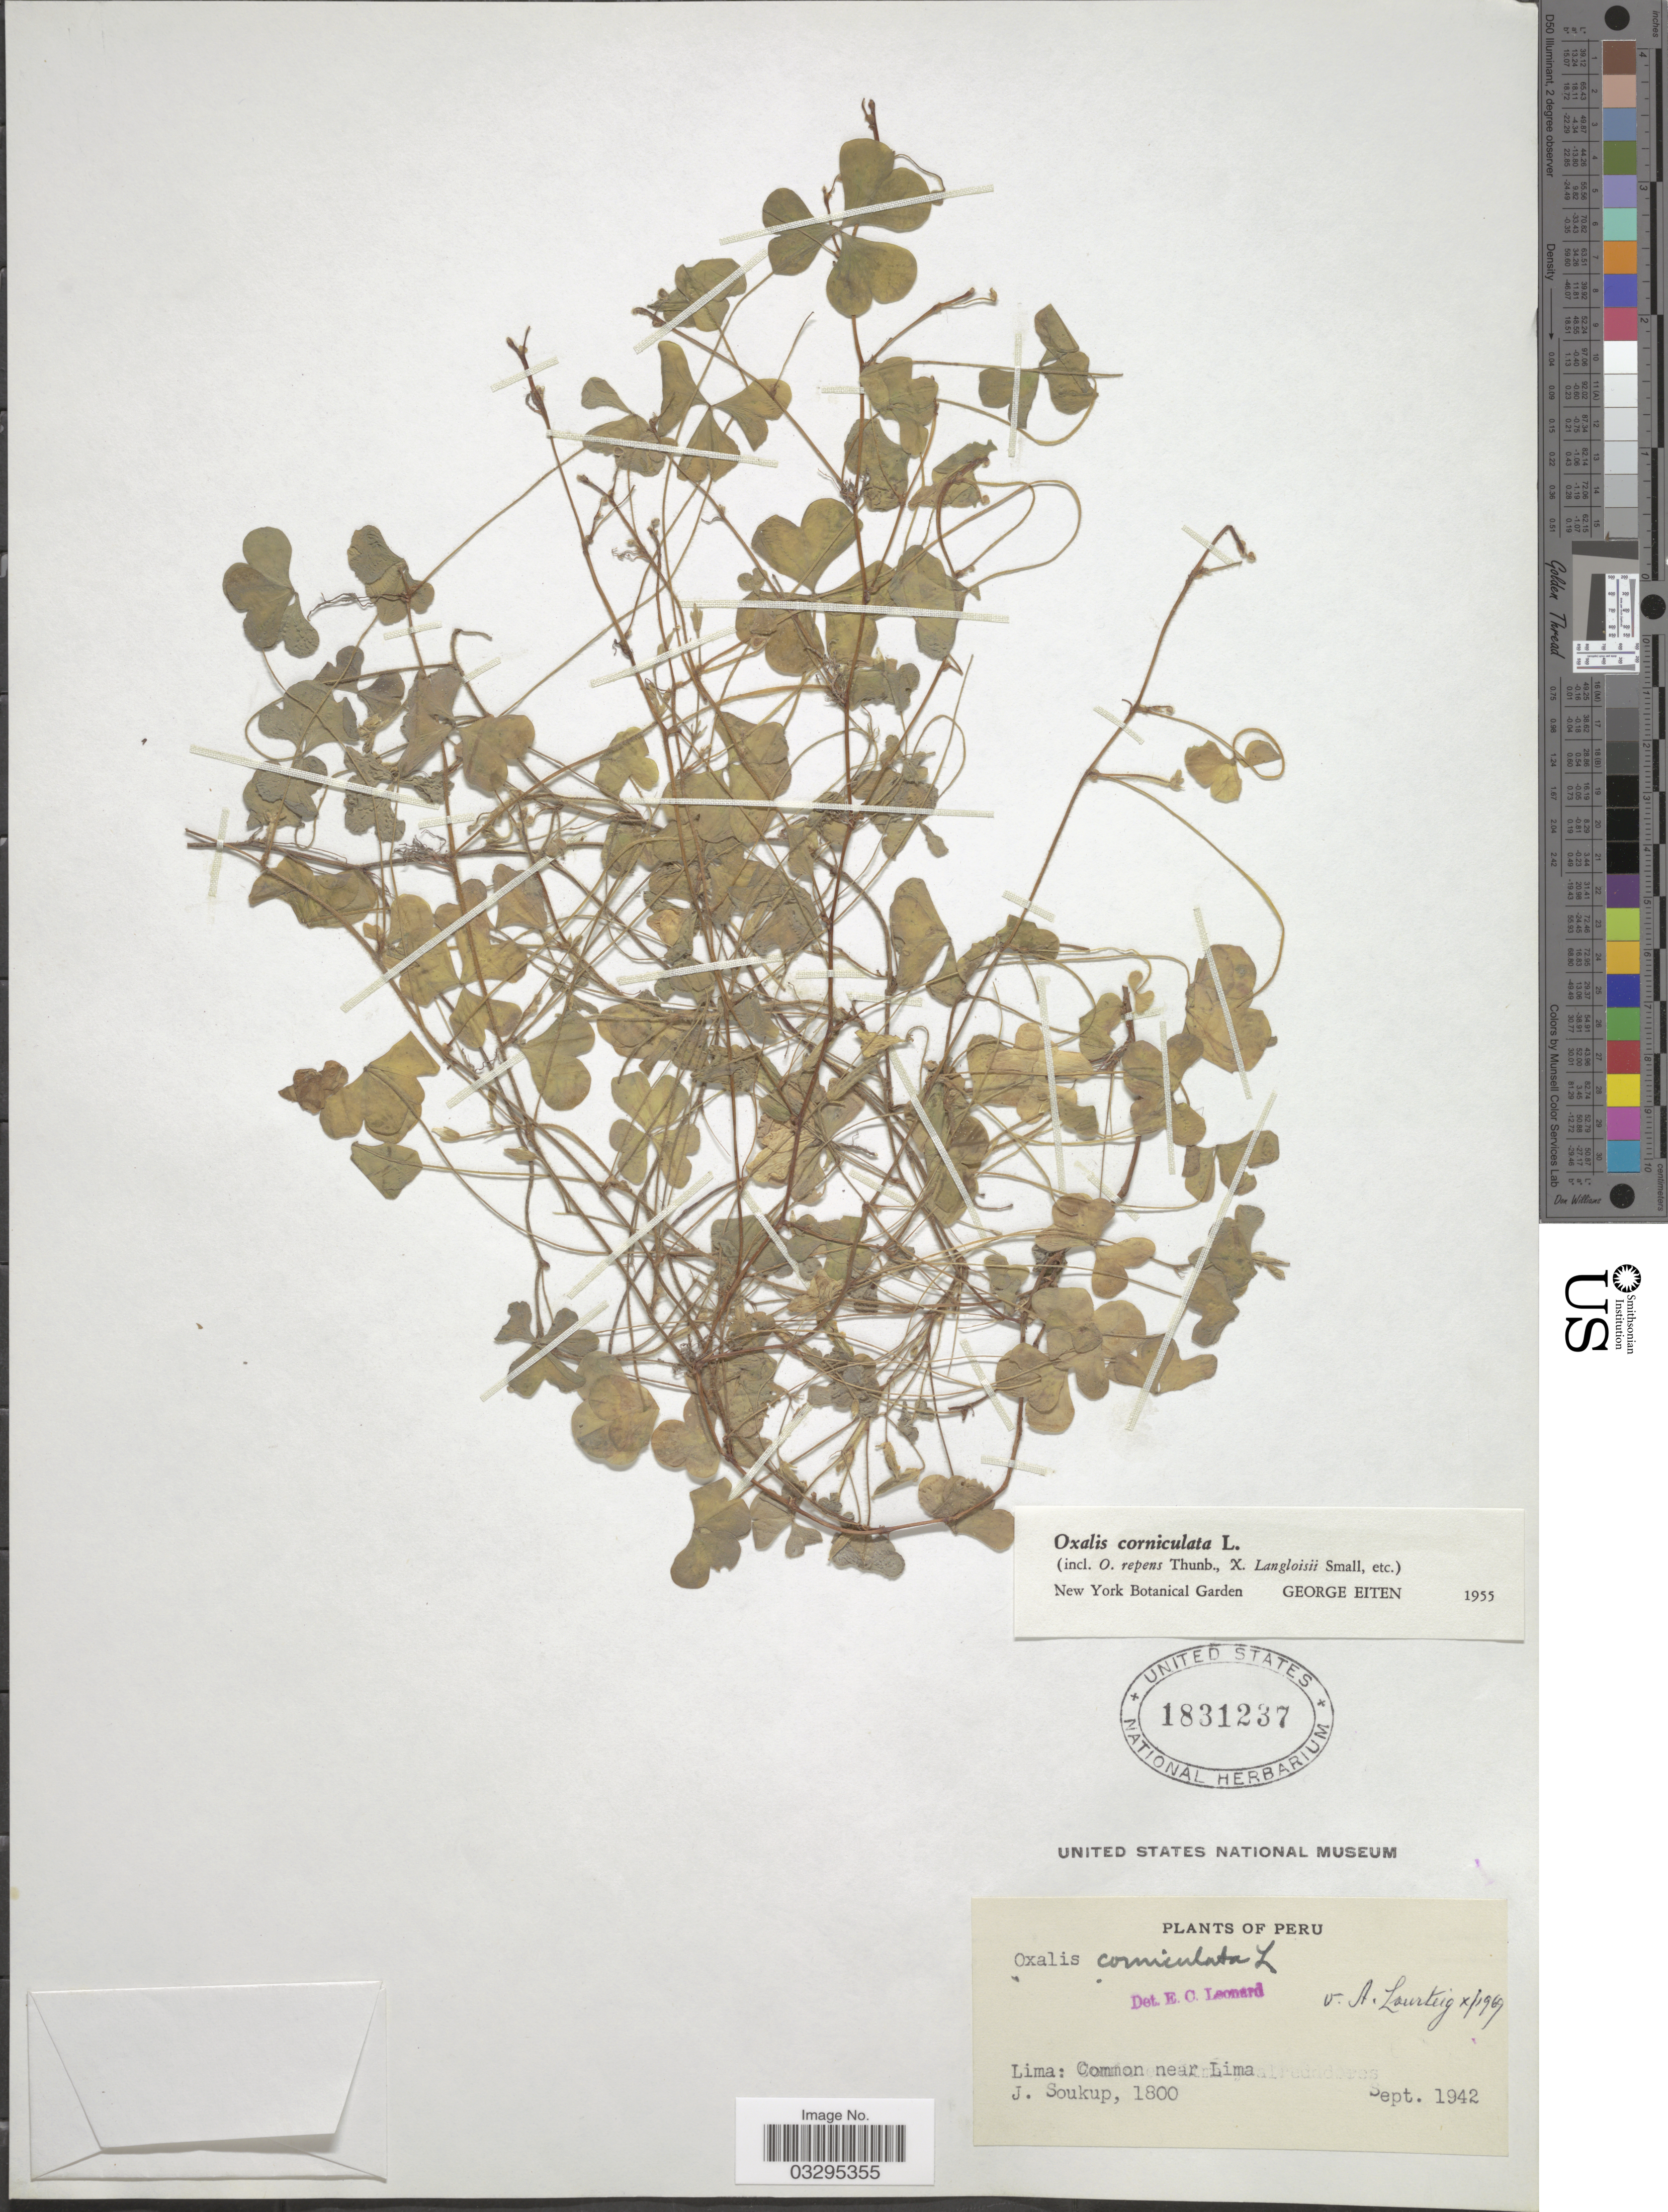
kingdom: Plantae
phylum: Tracheophyta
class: Magnoliopsida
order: Oxalidales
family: Oxalidaceae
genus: Oxalis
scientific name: Oxalis corniculata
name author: L.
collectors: J. Soukup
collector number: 1800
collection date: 1942-09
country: Peru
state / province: Lima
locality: Common near Lima.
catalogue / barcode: US 1831237